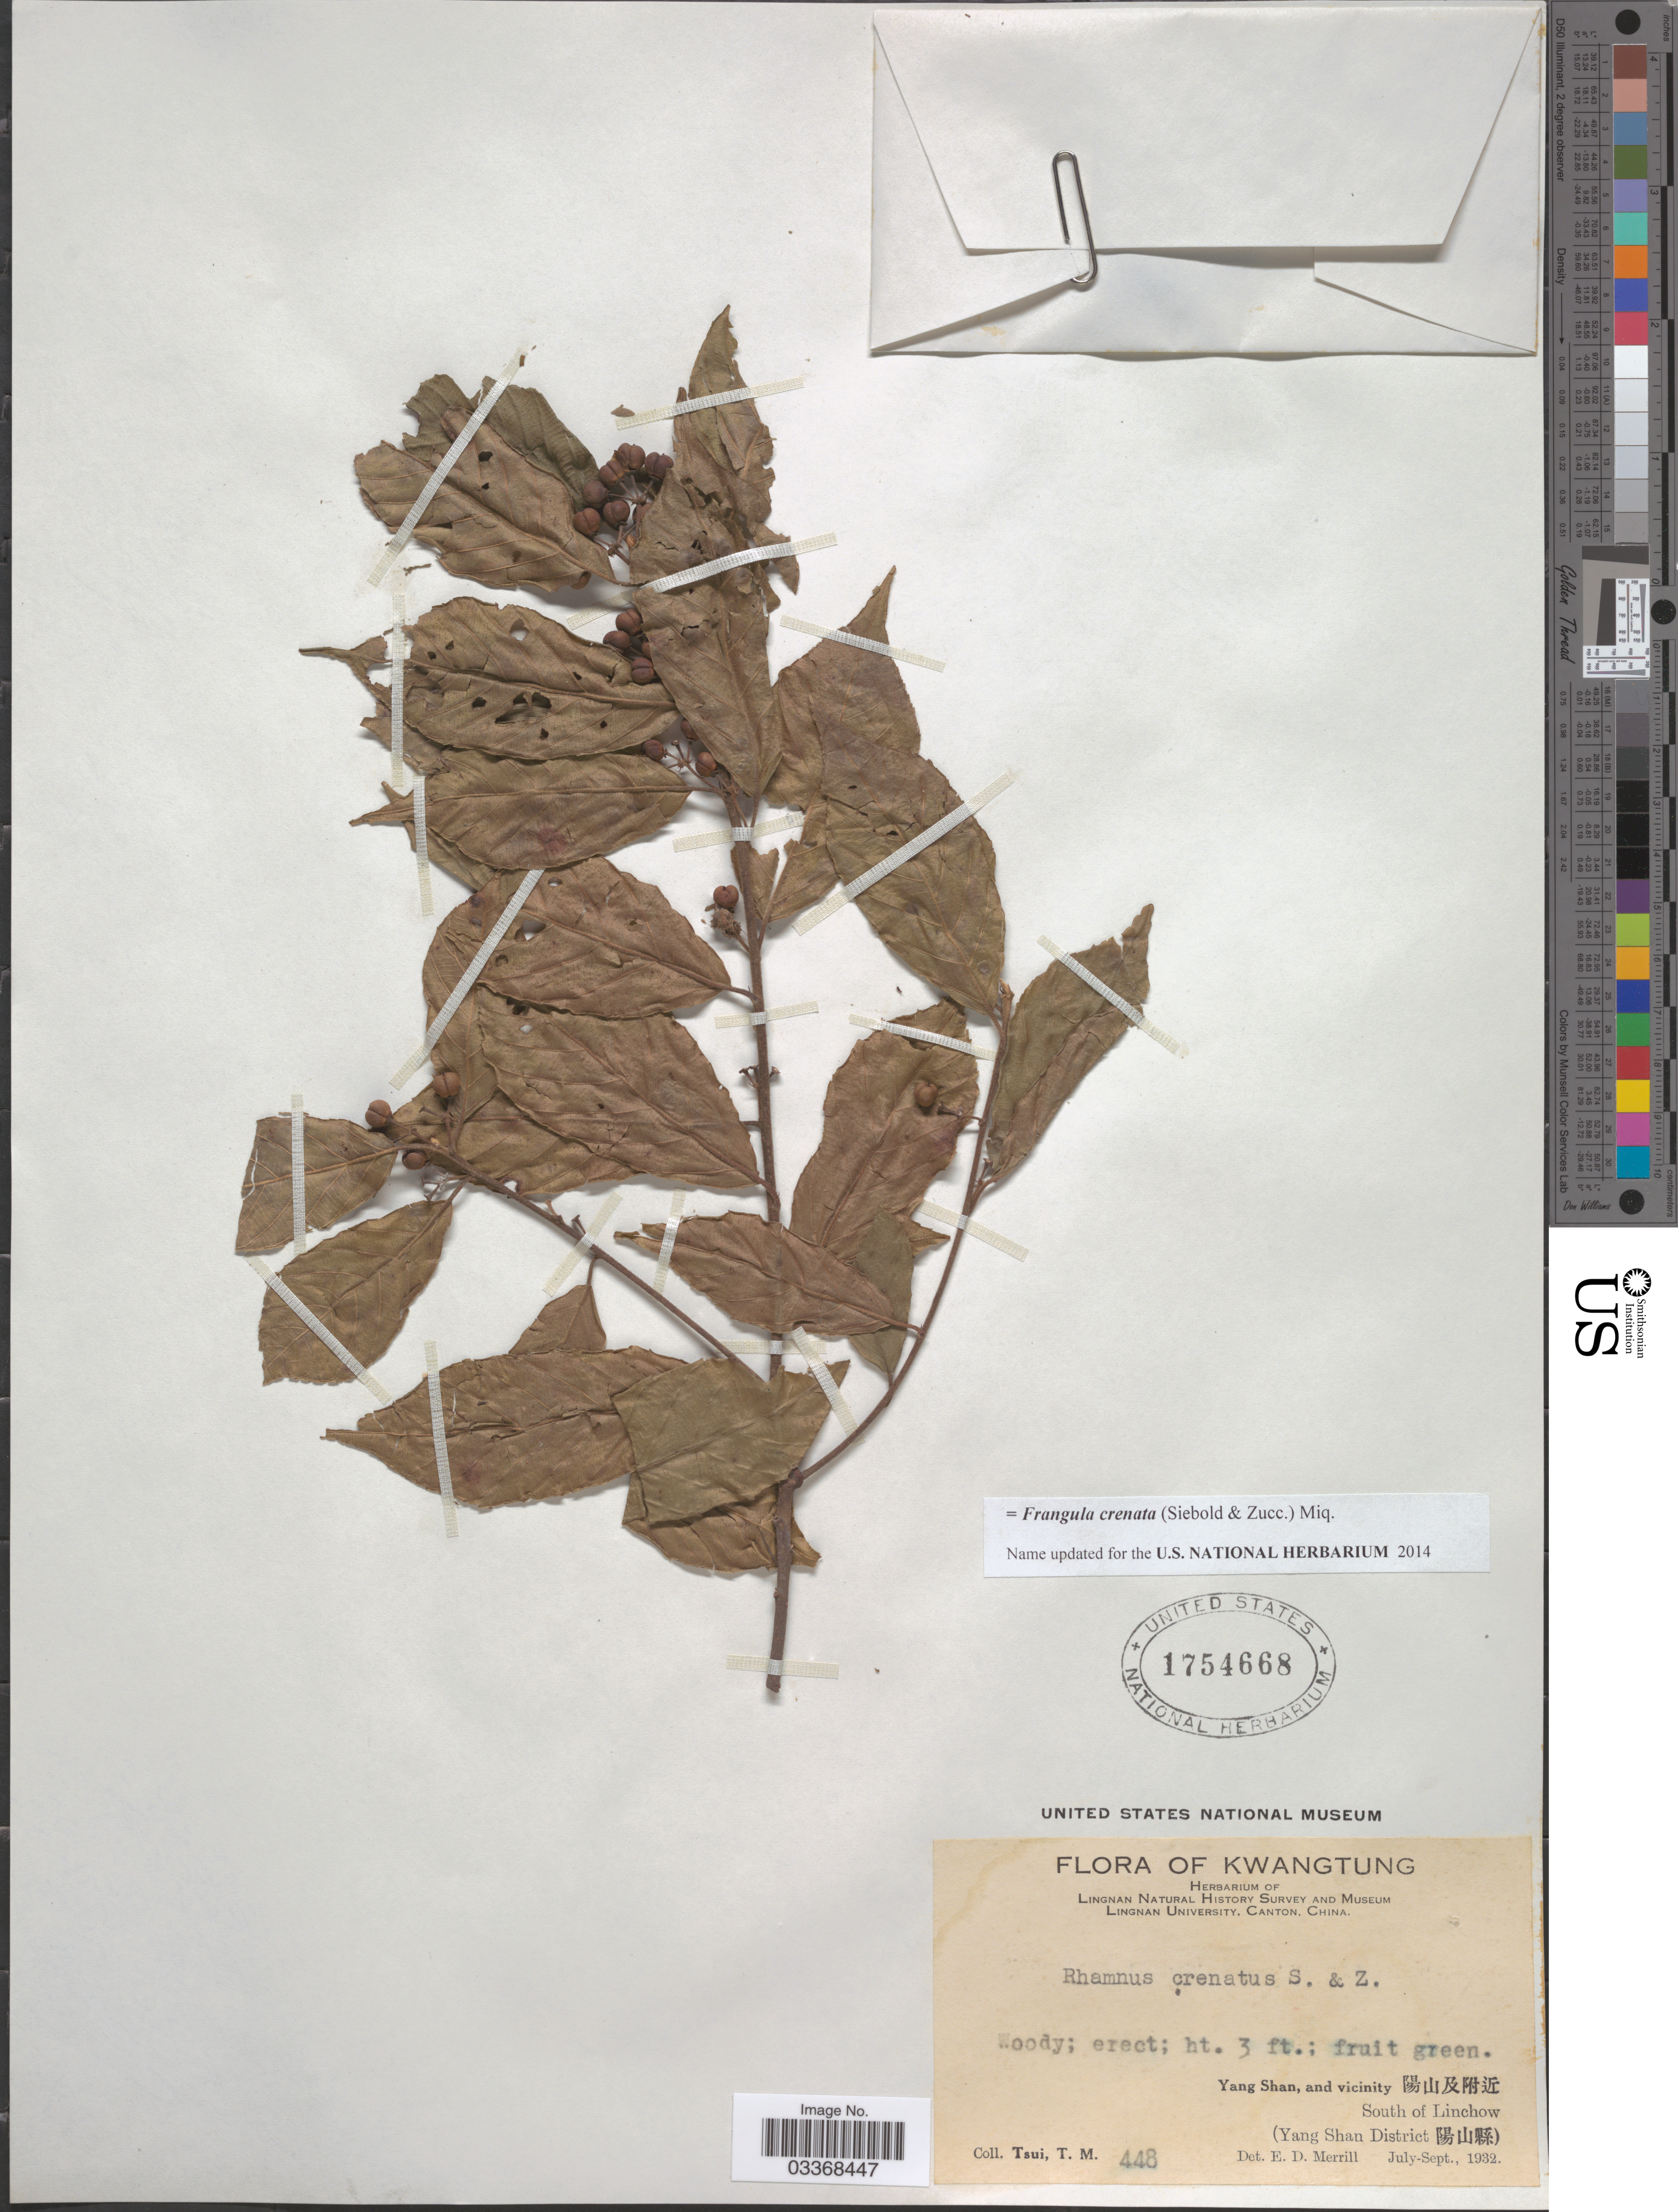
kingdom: Plantae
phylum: Tracheophyta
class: Magnoliopsida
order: Rosales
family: Rhamnaceae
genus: Frangula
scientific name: Frangula crenata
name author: (Siebold & Zucc.) Miq.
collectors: T. Tsui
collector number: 448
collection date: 1932-07/1932-09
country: China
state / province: Guangdong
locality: Kwangtung. Yang Shan, and vicinity X. South of Linchow (Yang Shan District X).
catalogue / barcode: US 1754668